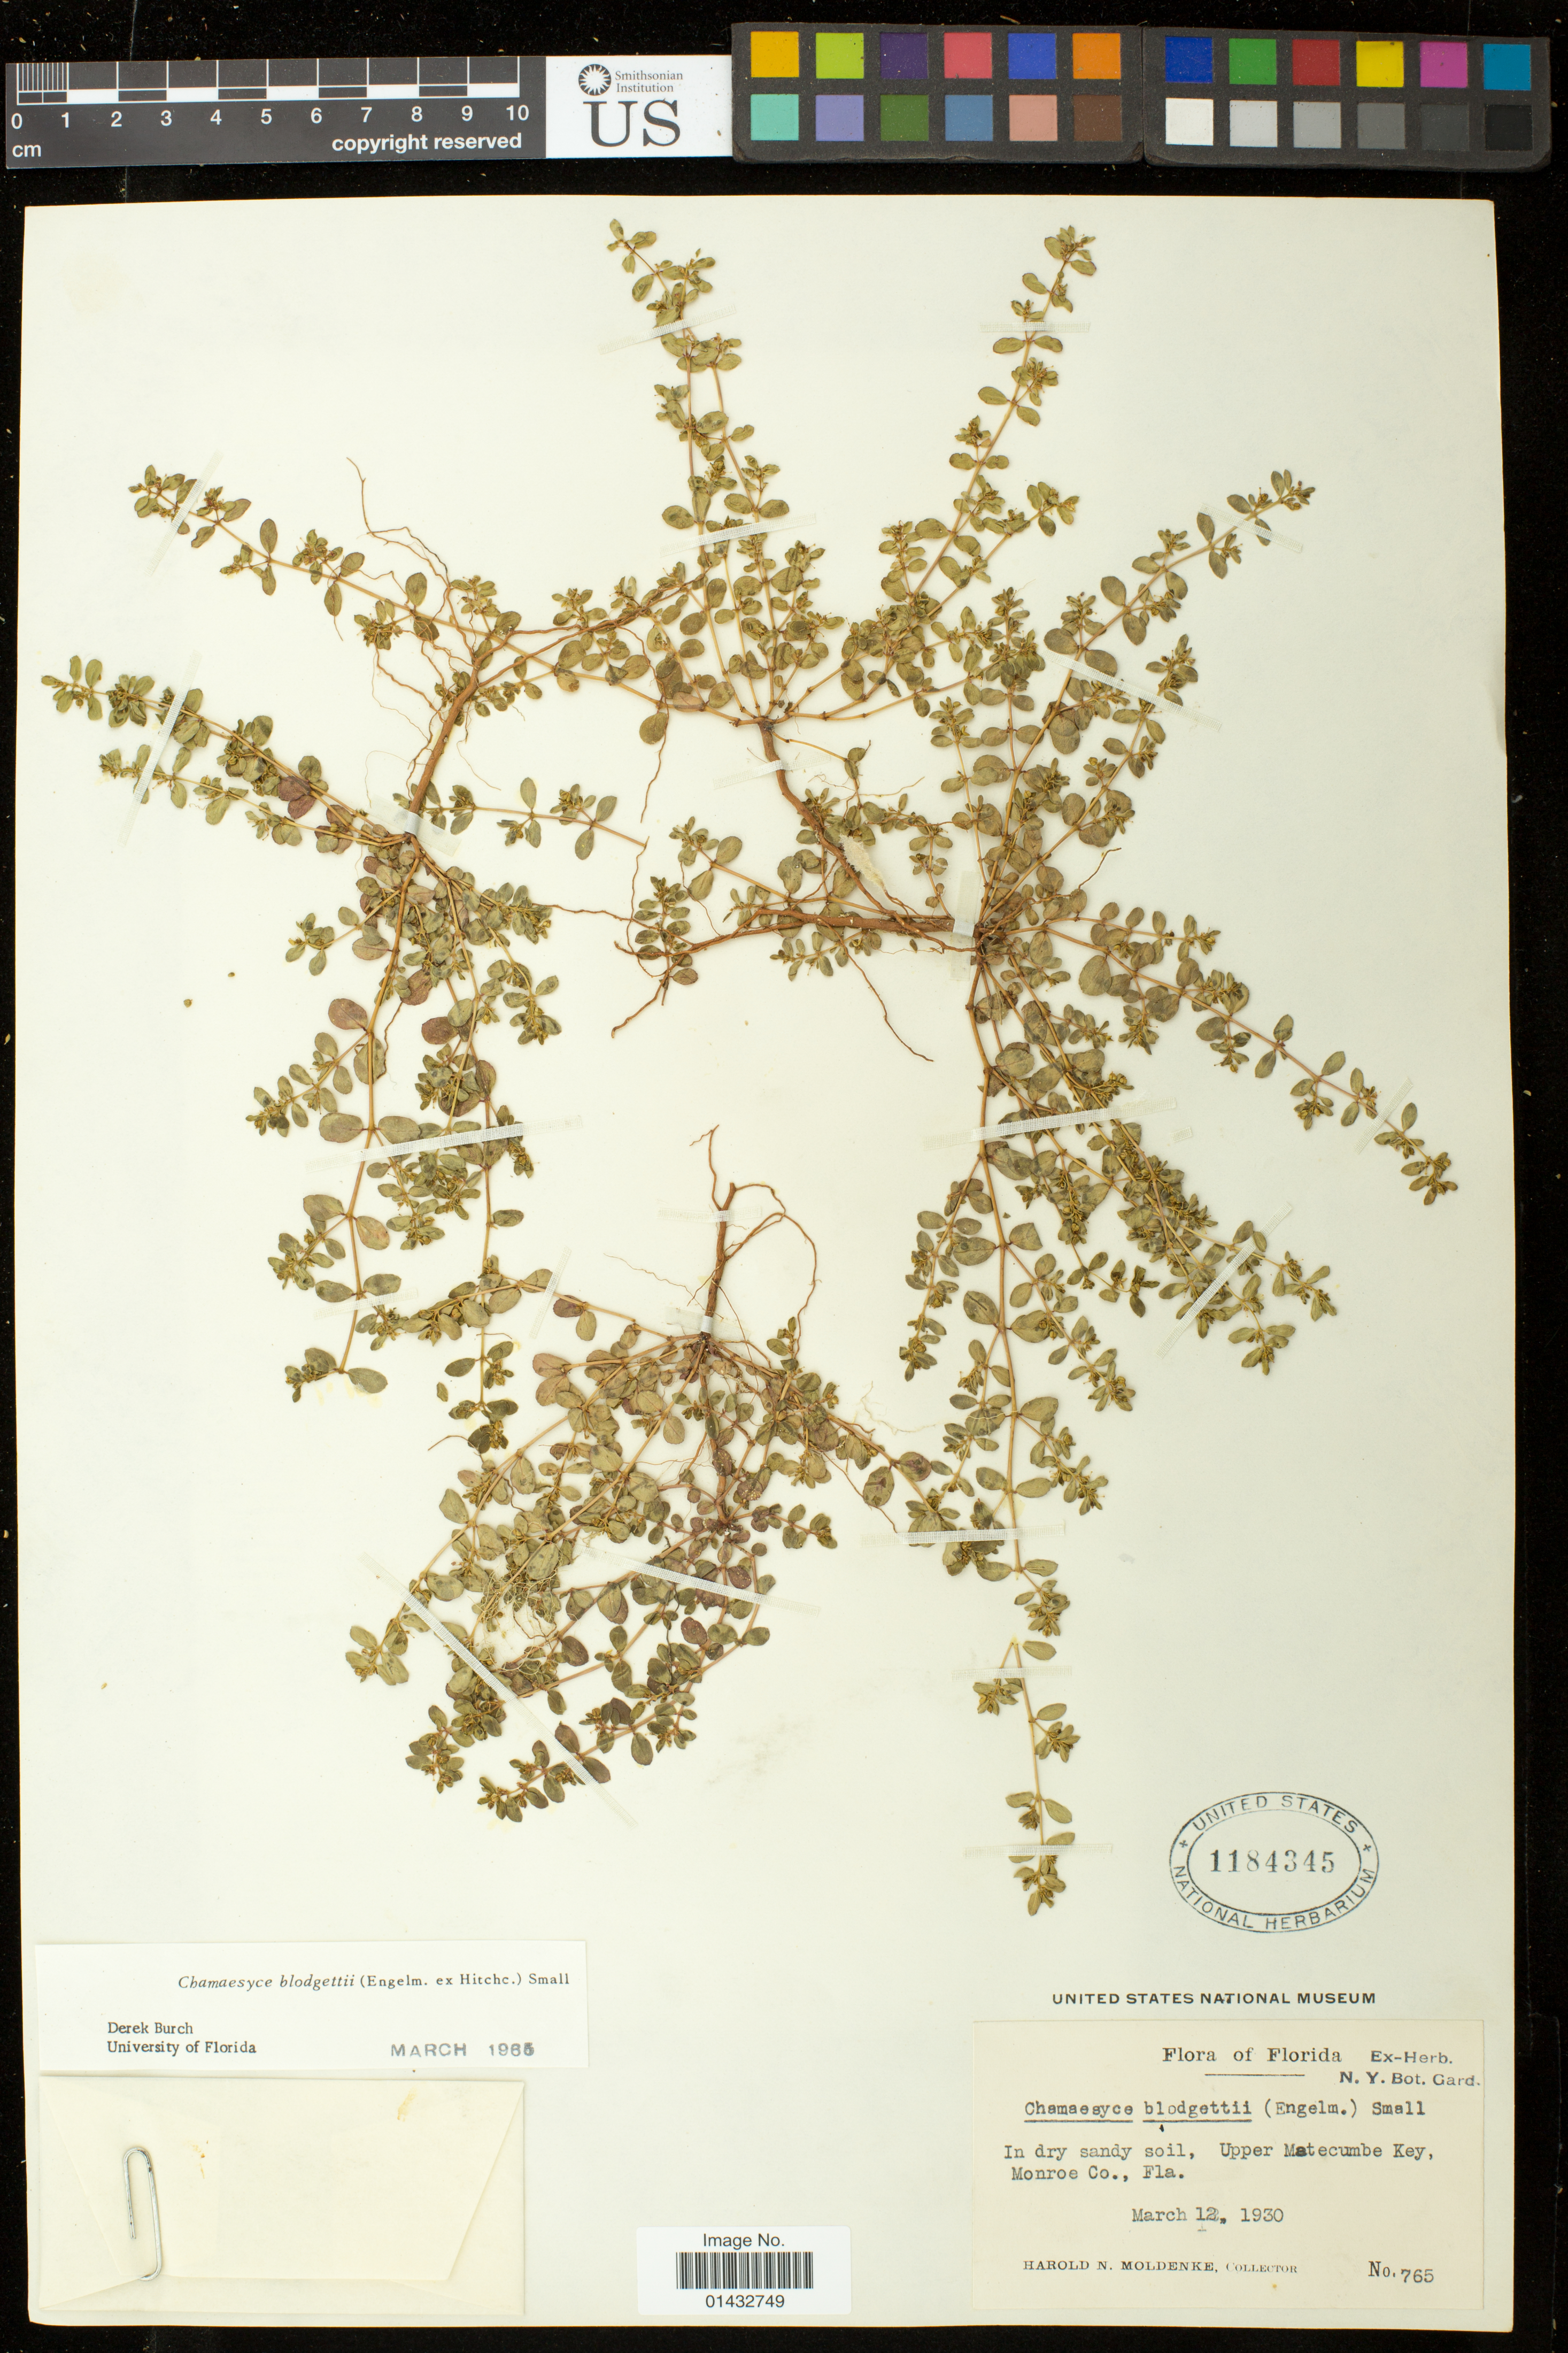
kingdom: Plantae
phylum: Tracheophyta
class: Magnoliopsida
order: Malpighiales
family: Euphorbiaceae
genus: Euphorbia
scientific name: Euphorbia blodgettii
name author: Engelm. ex Hitchc.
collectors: H. N. Moldenke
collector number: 765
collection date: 1930-03-12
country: United States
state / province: Florida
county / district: Monroe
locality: Upper Matecumbe Key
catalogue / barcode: US 1184345